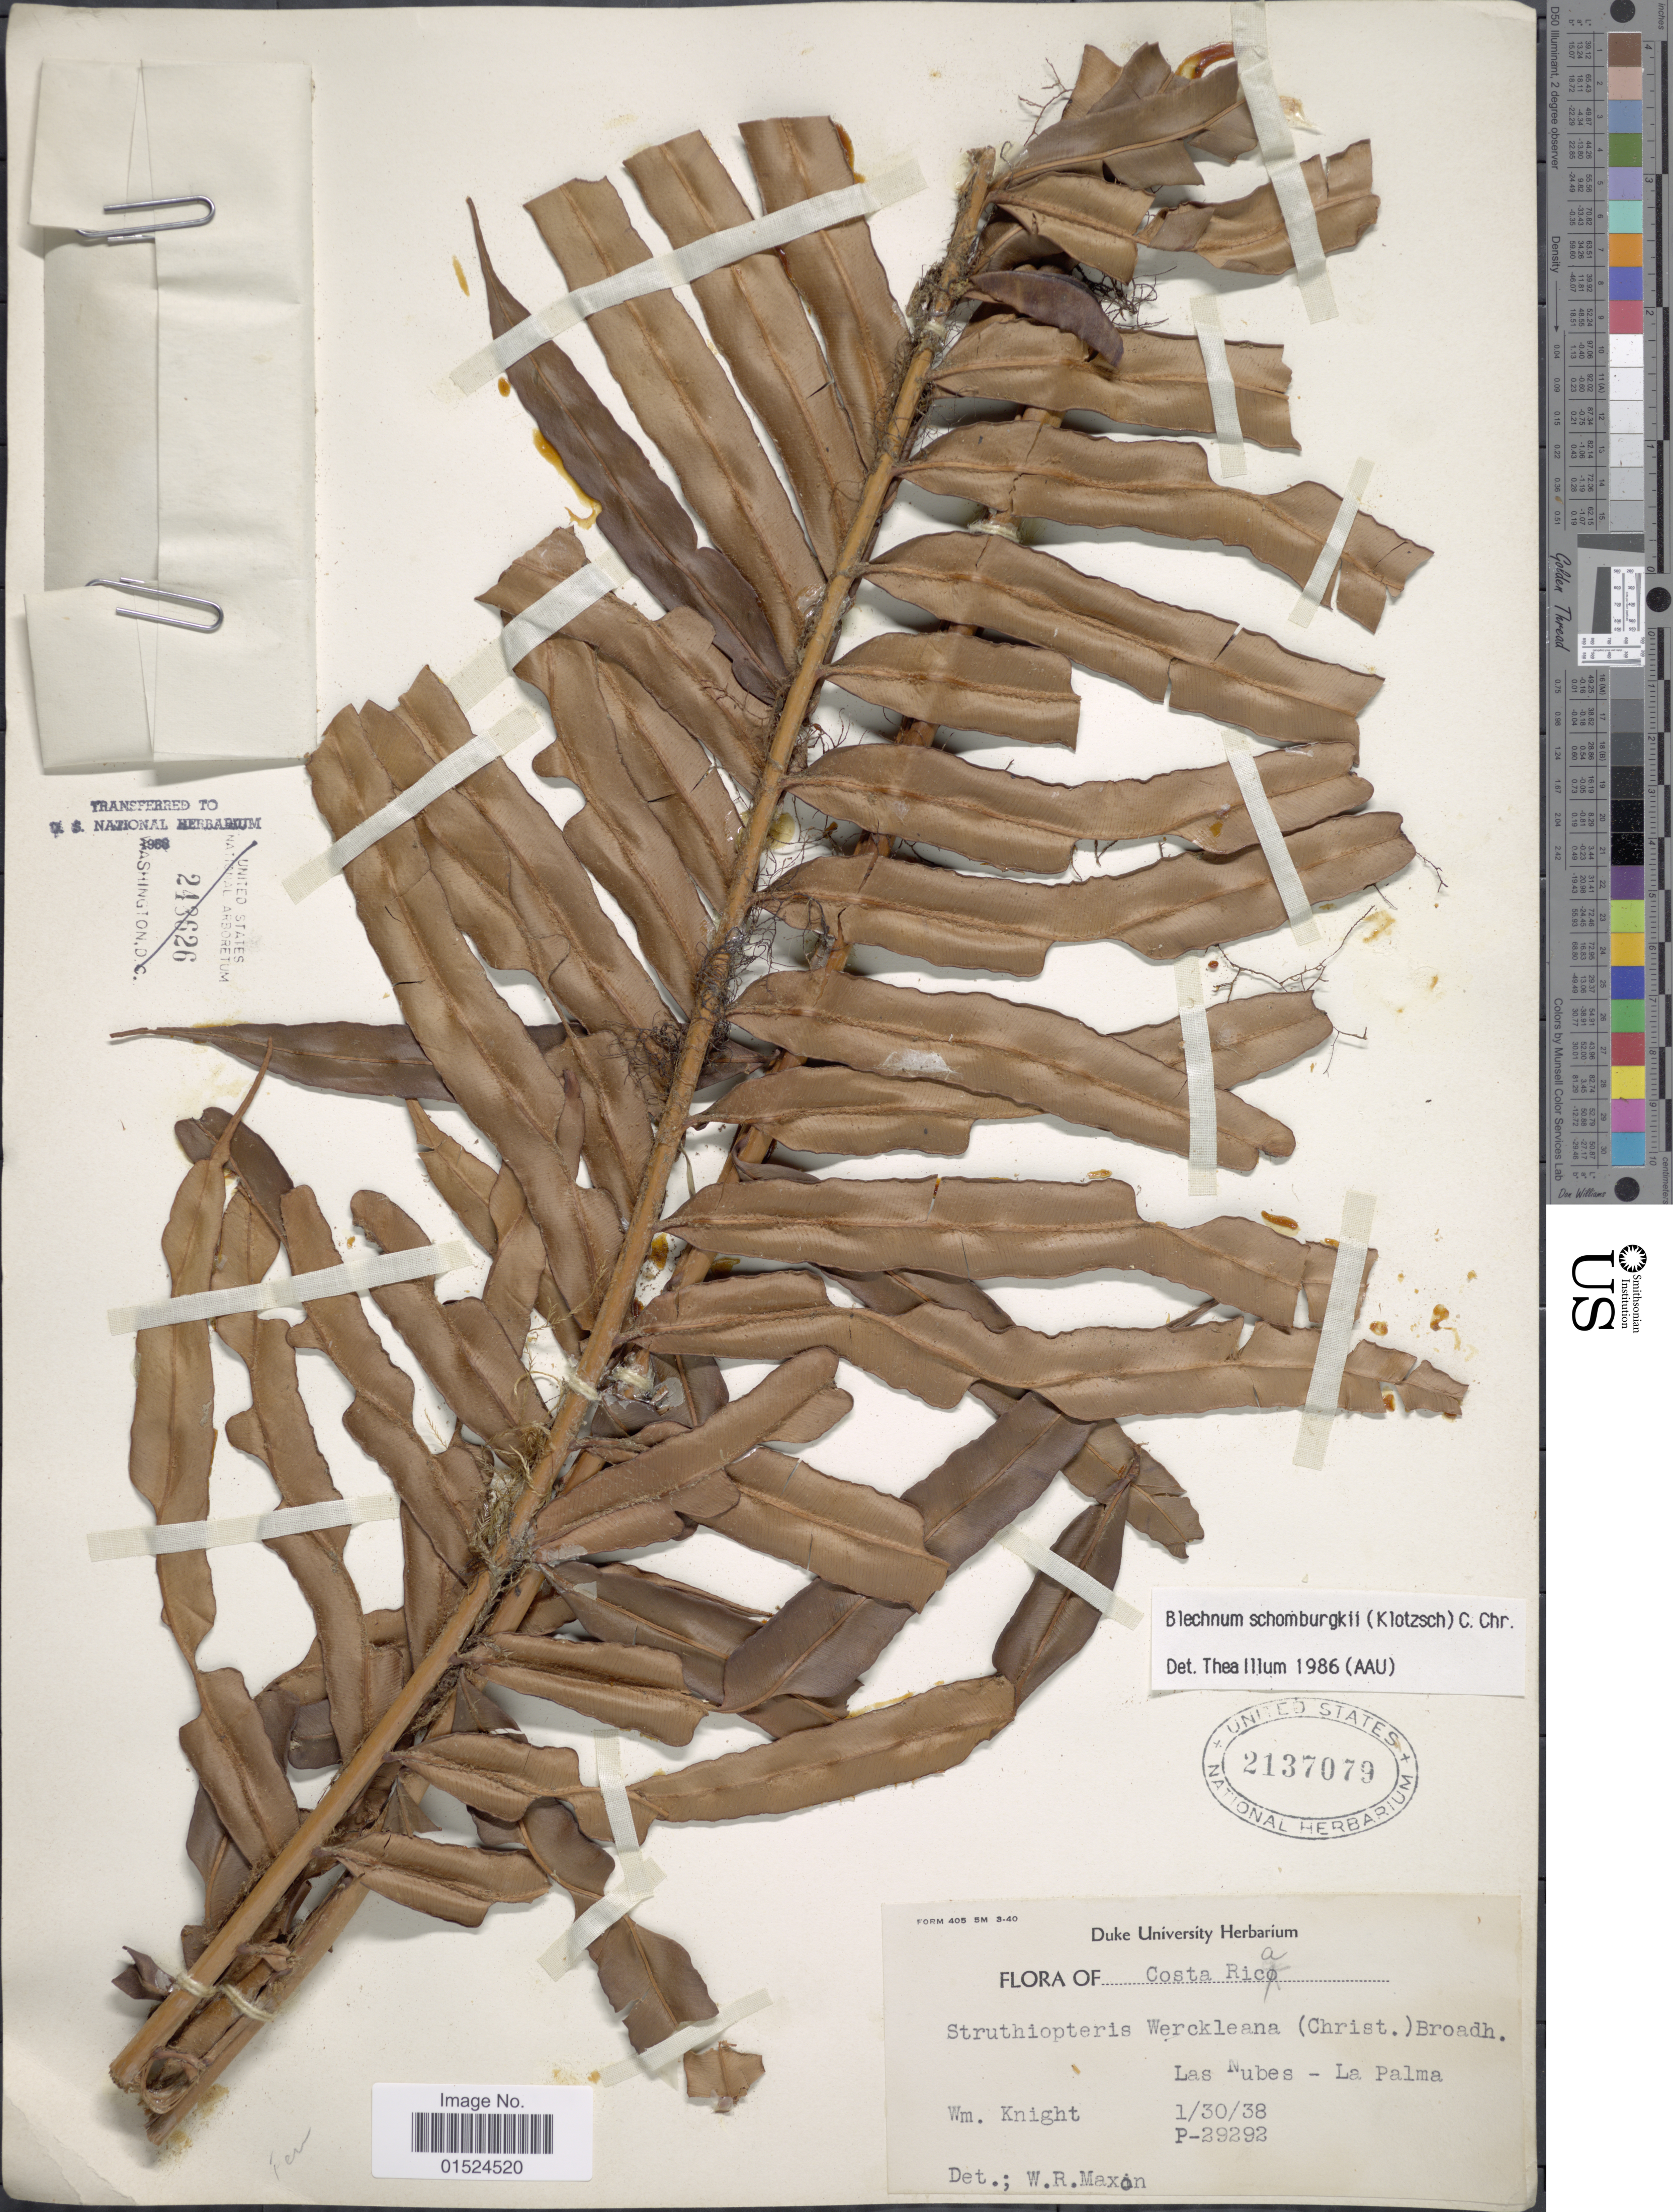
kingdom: Plantae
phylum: Tracheophyta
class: Polypodiopsida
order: Polypodiales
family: Blechnaceae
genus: Blechnum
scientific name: Blechnum schomburgkii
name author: (Klotzsch) C. Chr.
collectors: W. Knight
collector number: P-29292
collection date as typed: Transcribed d/m/y: 30/1/38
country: Costa Rica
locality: Las Nubes - La Palma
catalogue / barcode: US 2137079